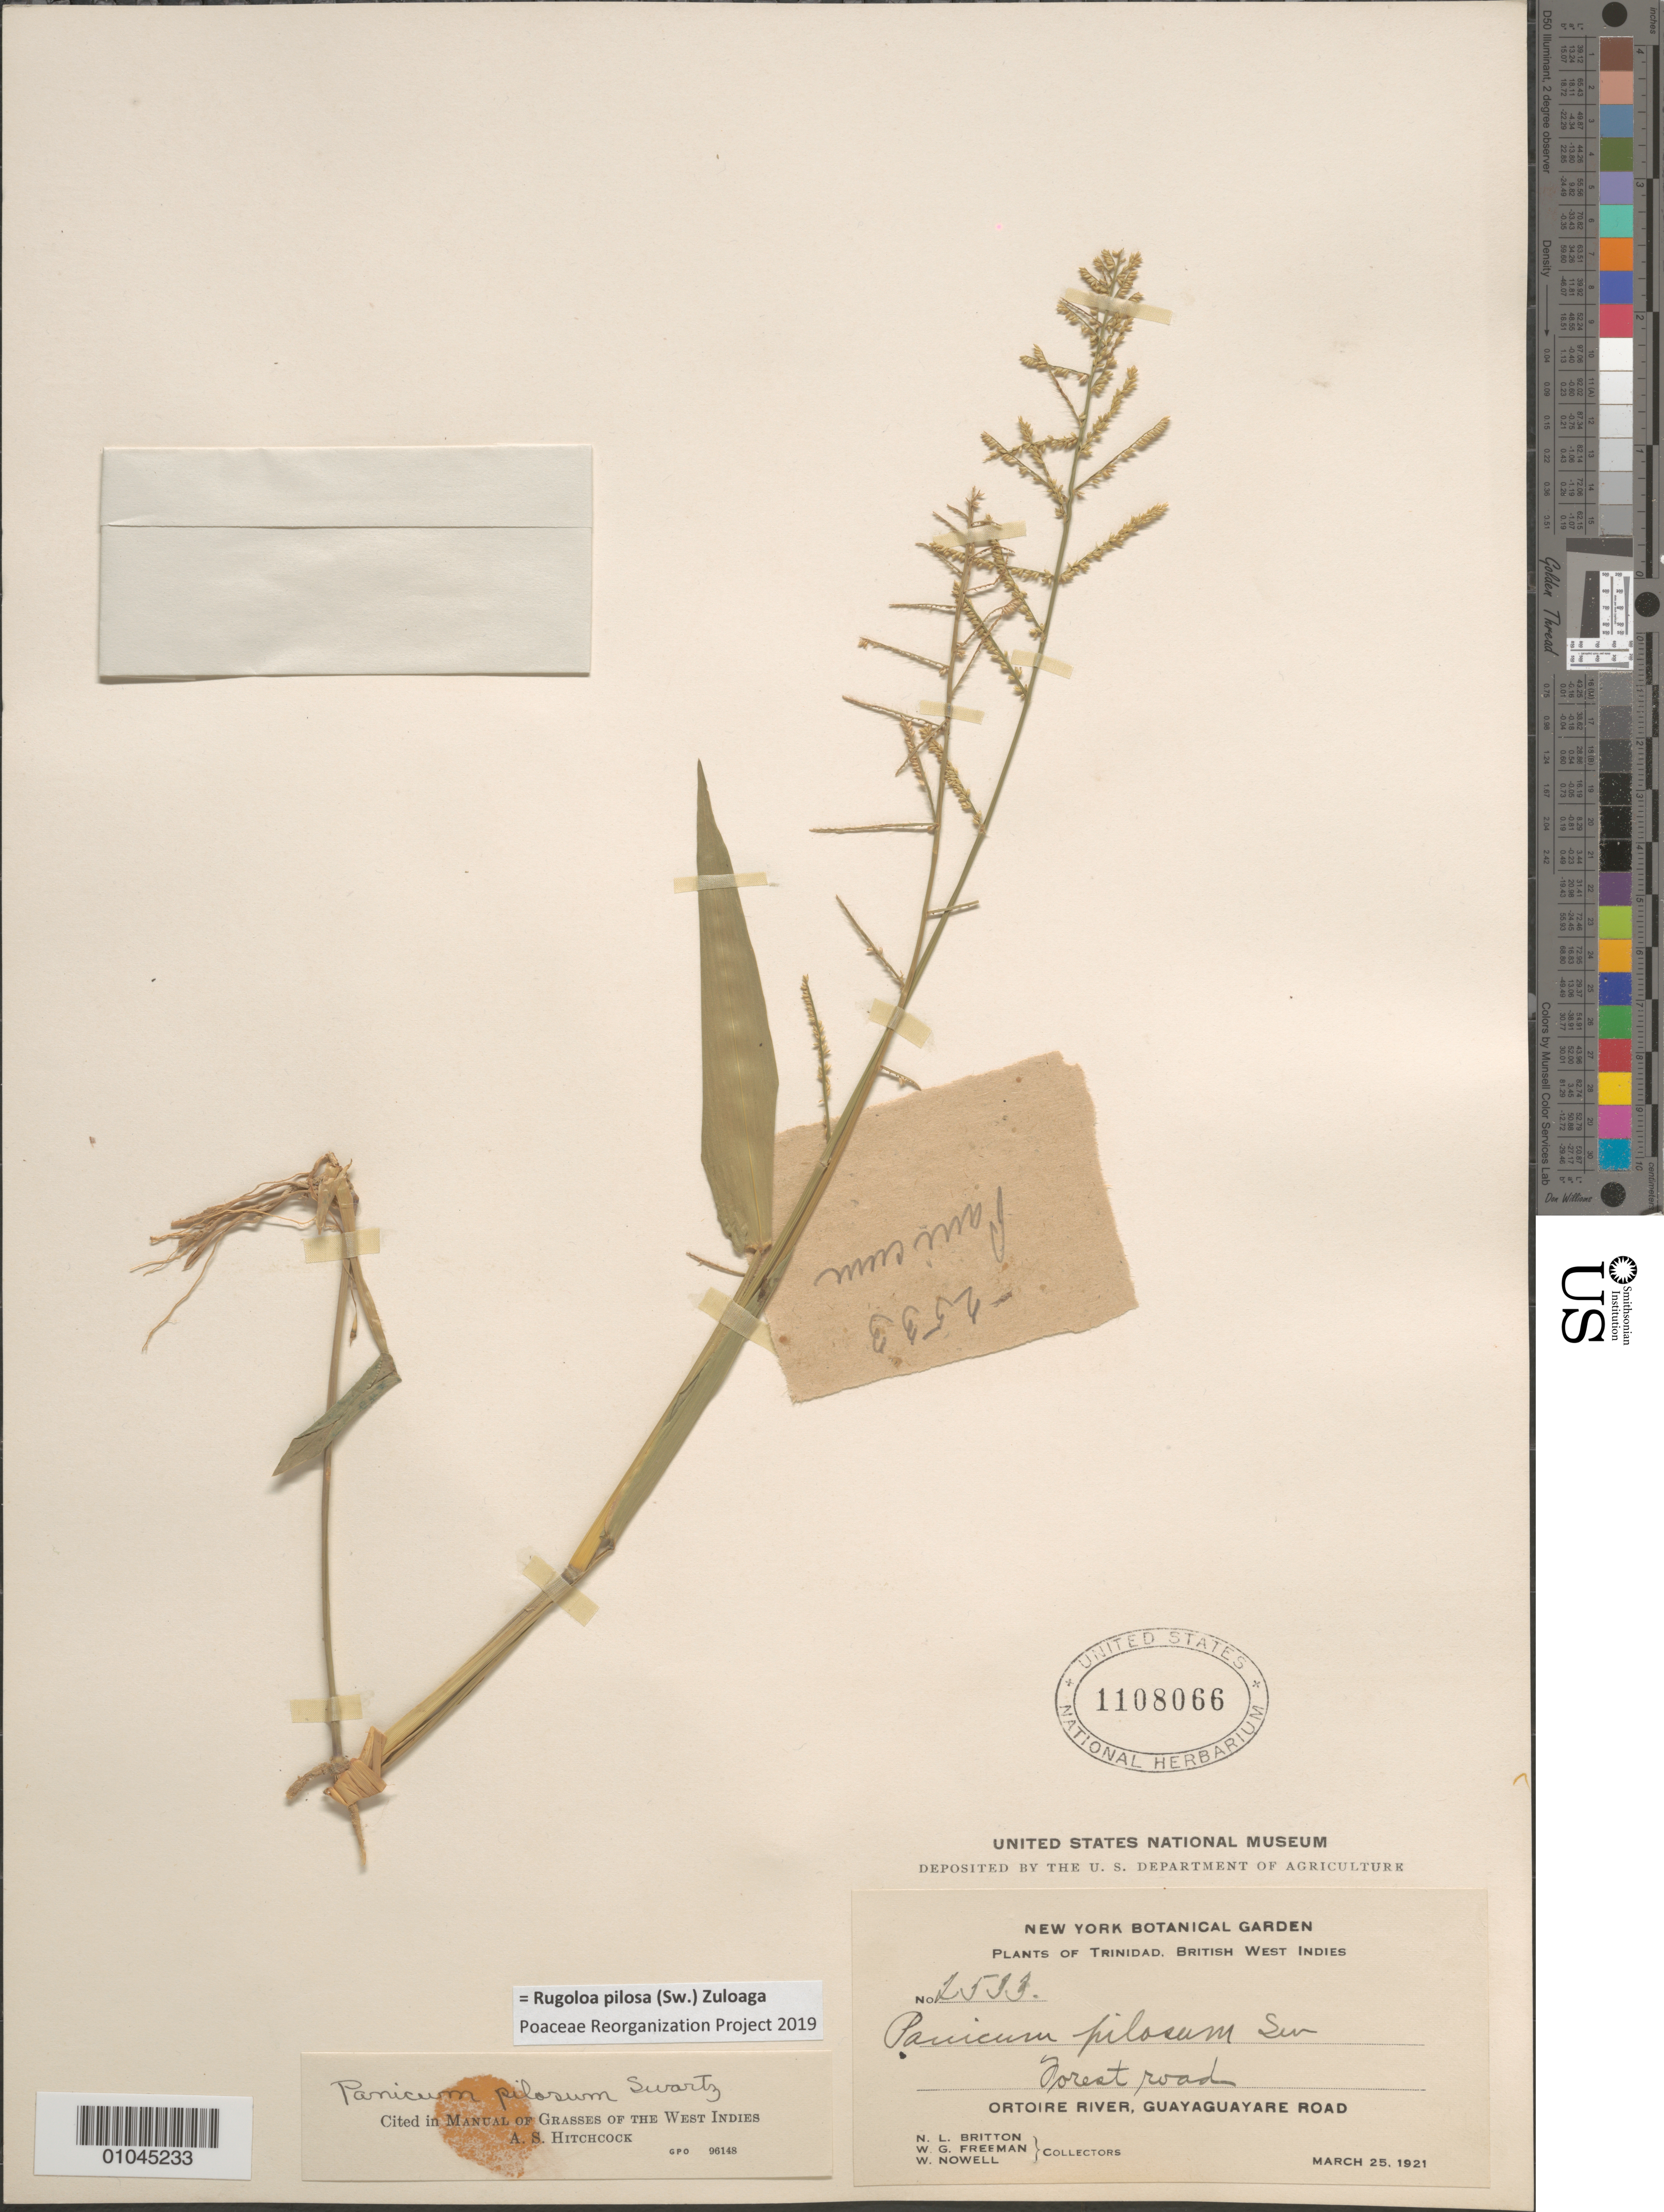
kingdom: Plantae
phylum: Tracheophyta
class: Liliopsida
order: Poales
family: Poaceae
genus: Panicum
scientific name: Panicum pilosum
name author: Sw.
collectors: N. Britton, W. Freeman & W. Nowell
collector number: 2533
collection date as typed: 25 Mar 1921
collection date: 1921-03-25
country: Trinidad and Tobago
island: Trinidad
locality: Ortoire River, Guayaguayare Road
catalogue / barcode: US 1108066